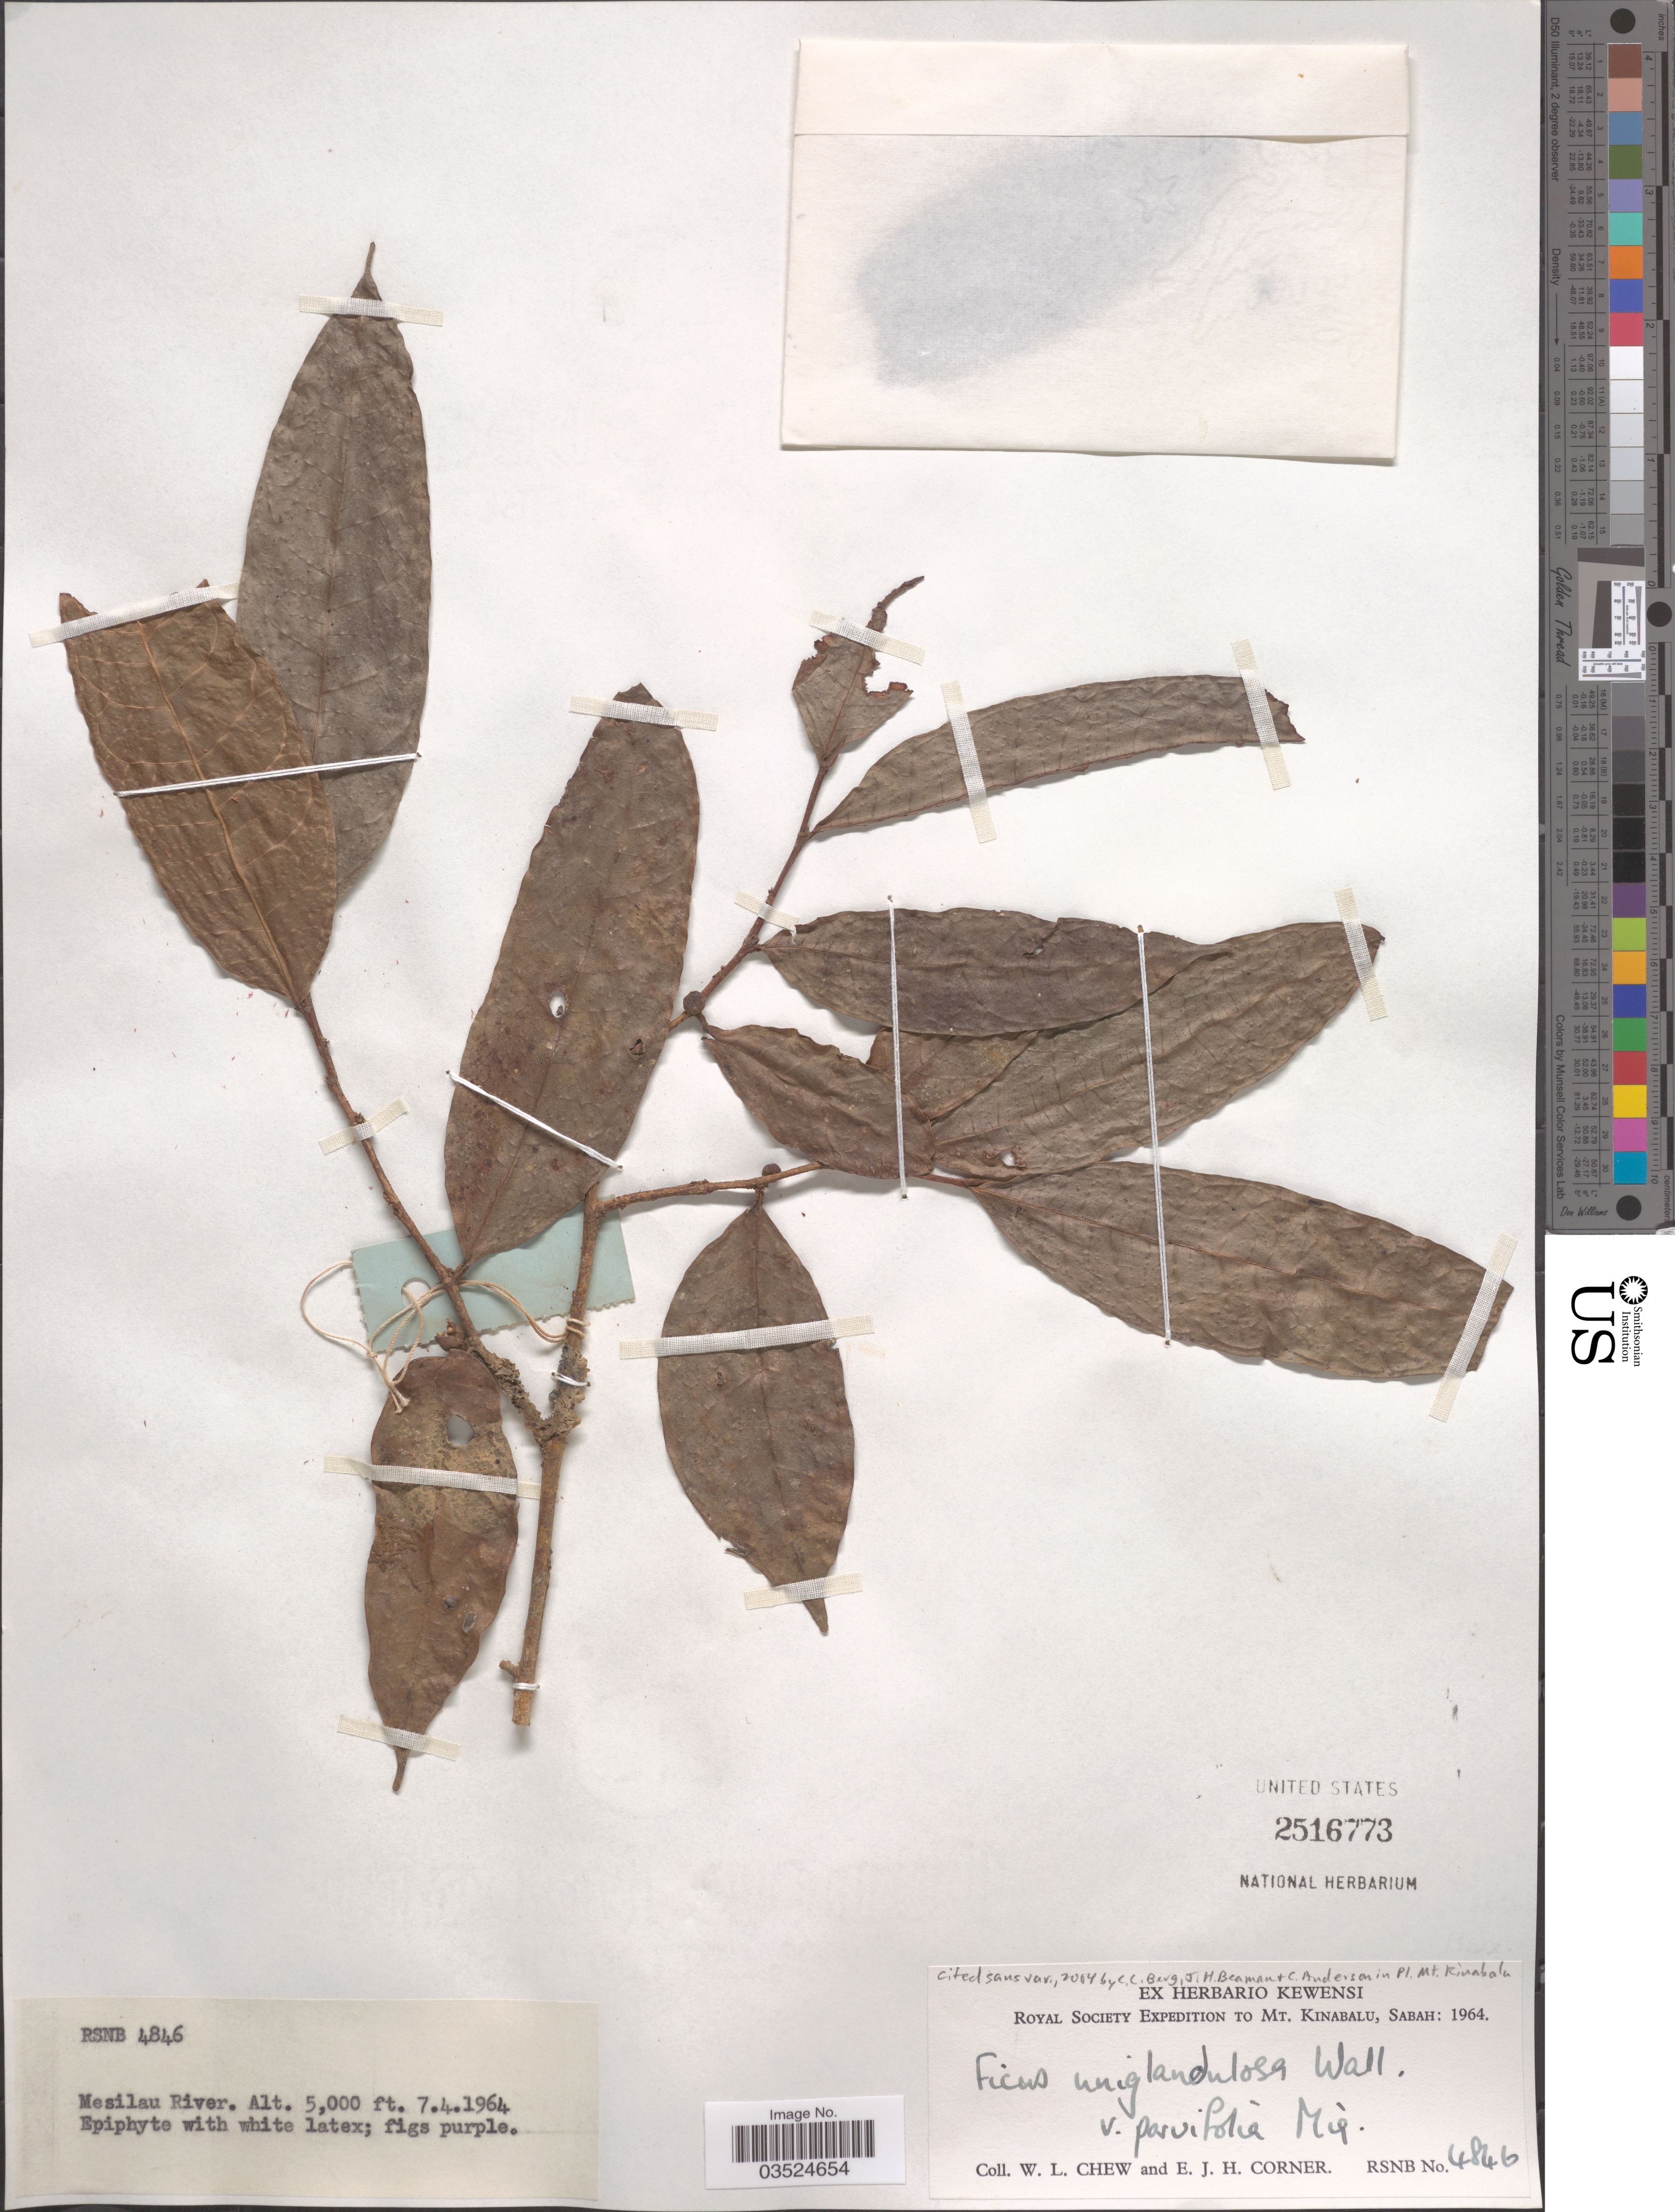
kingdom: Plantae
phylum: Tracheophyta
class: Magnoliopsida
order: Rosales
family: Moraceae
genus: Ficus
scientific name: Ficus uniglandulosa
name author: Wall.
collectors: W. Chew & E. Corner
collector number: RSNB 4846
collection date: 1964-04-07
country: Malaysia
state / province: Sabah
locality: Mesilau River. Mt. Kinabalu.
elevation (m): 1524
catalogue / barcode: US 2516773